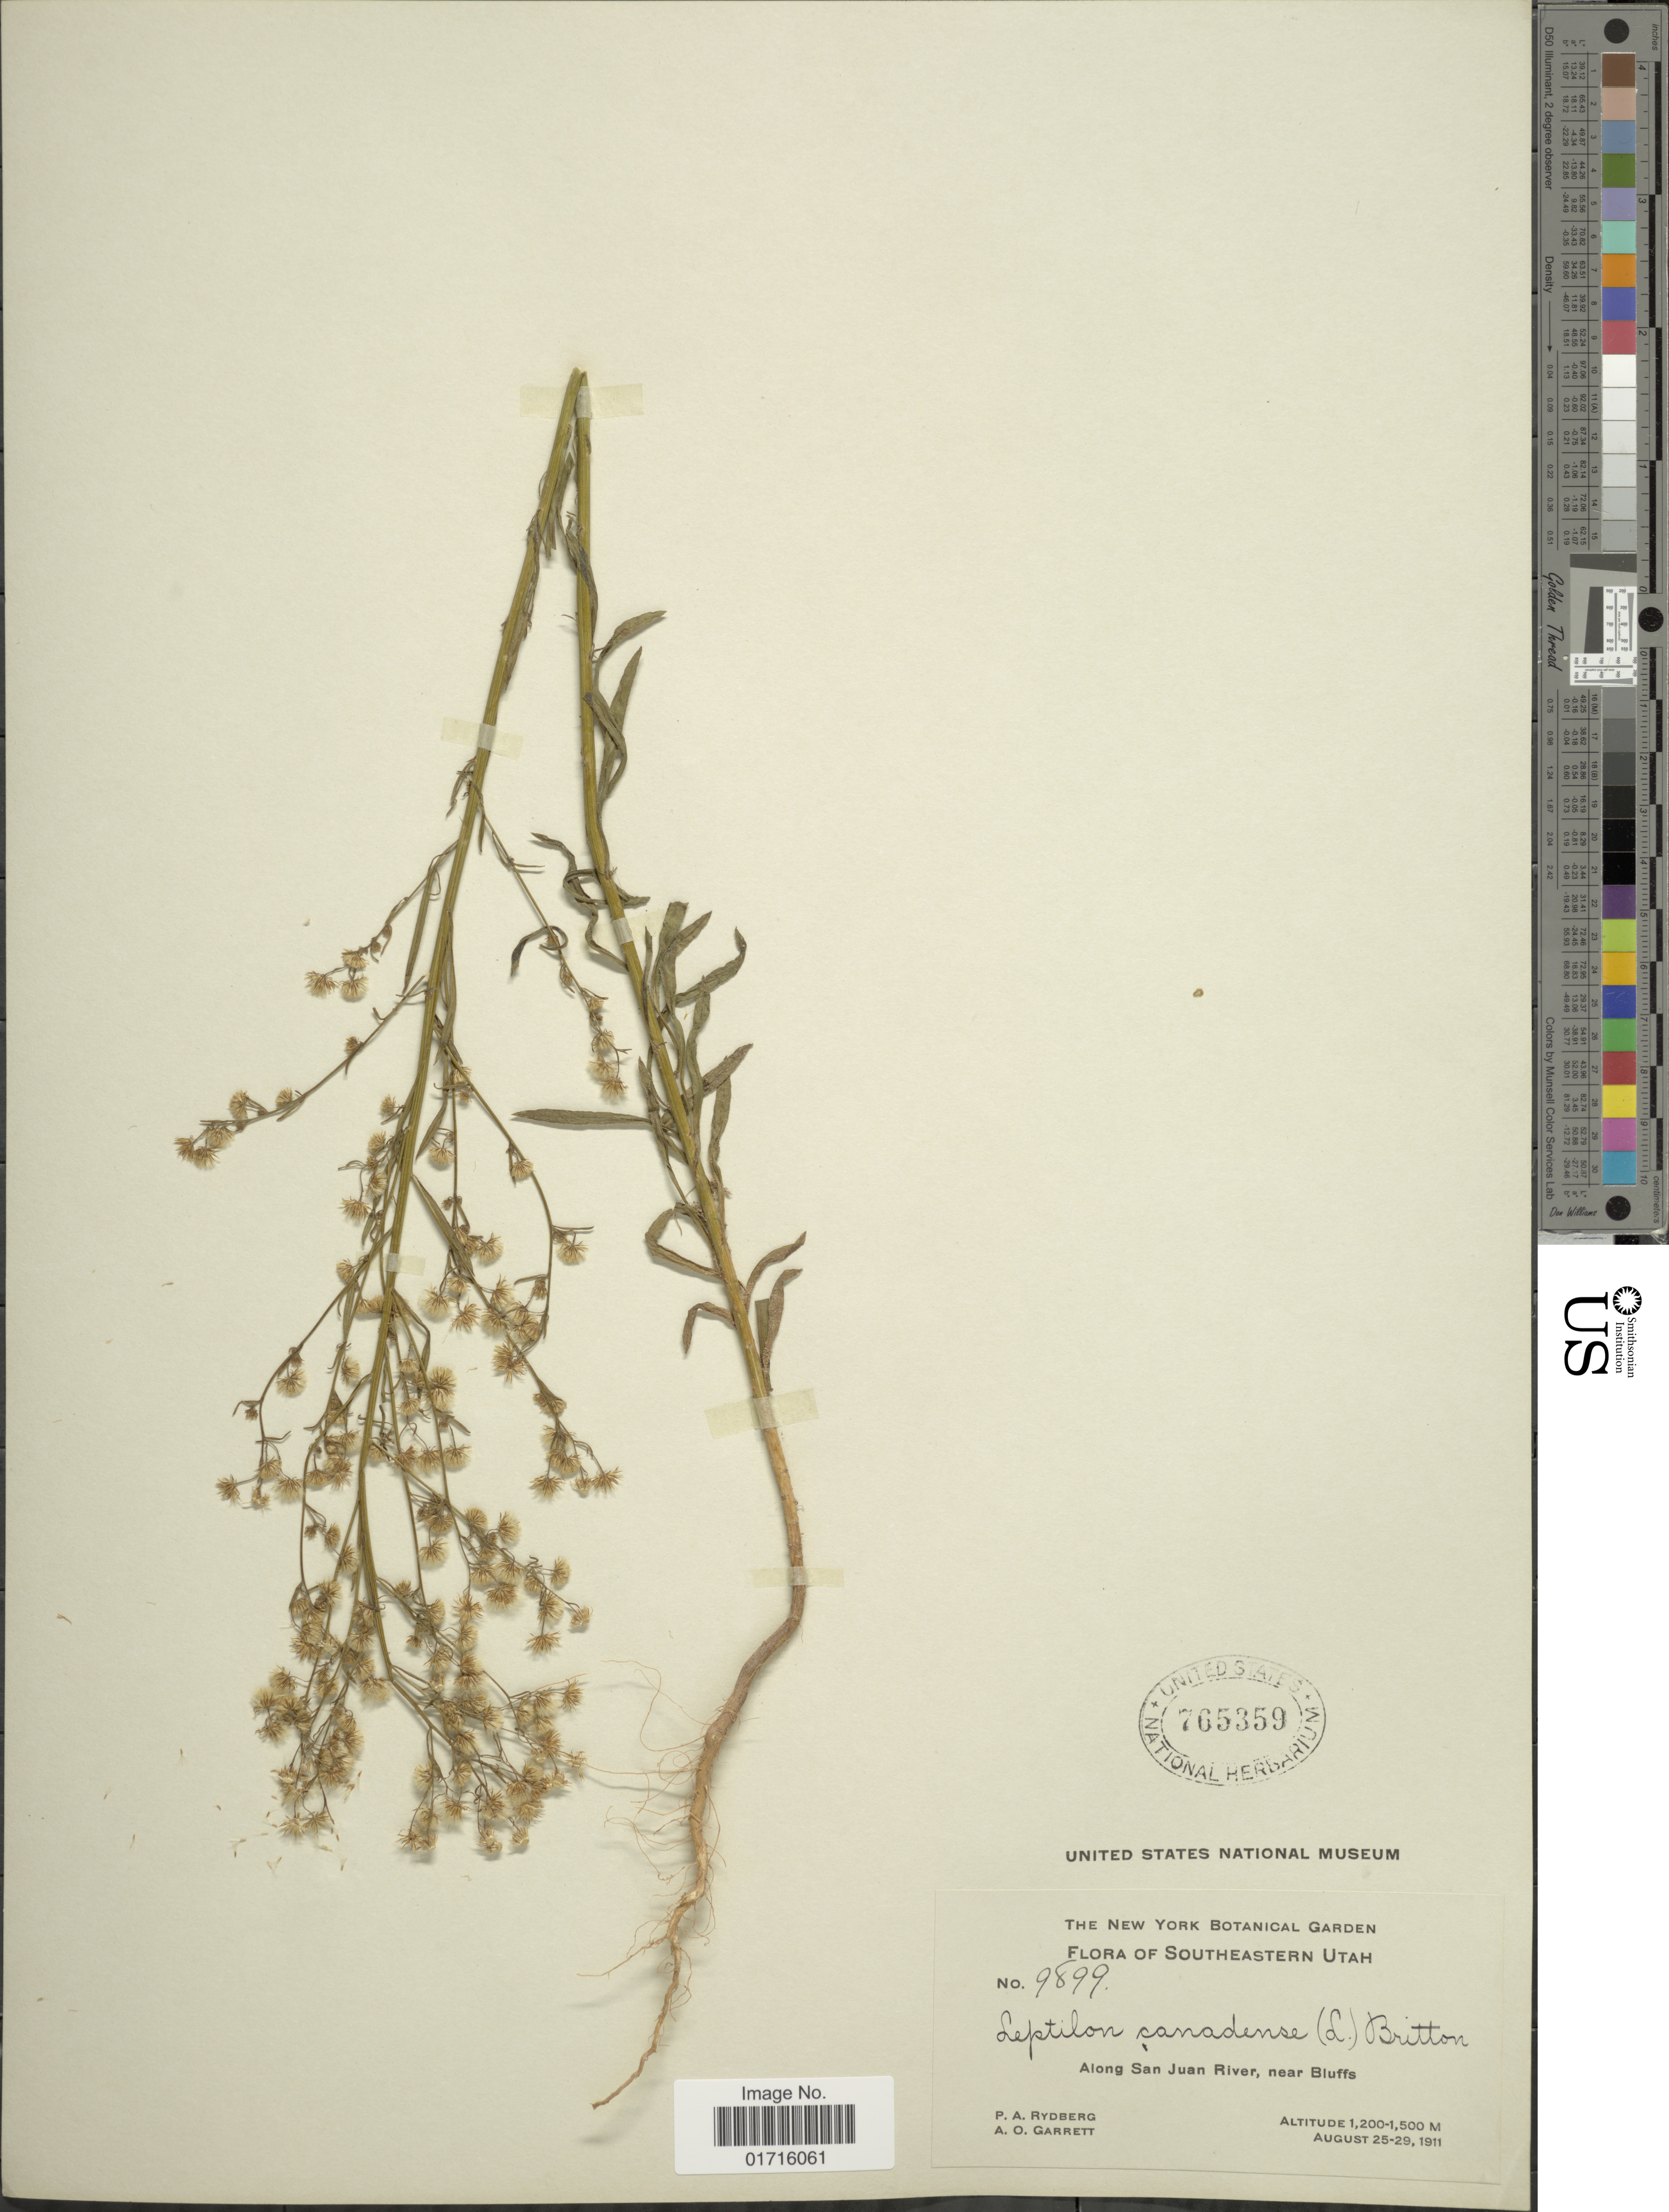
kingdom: Plantae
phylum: Tracheophyta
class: Magnoliopsida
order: Asterales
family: Asteraceae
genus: Conyza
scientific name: Conyza canadensis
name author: (L.) Cronq.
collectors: P. A. Rydberg & A. O. Garrett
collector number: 9899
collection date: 1911-08-25/1911-08-29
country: United States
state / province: Utah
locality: Southeastern Utah, Along San Juan River, near Bluffs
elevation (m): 1200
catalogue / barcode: US 765359